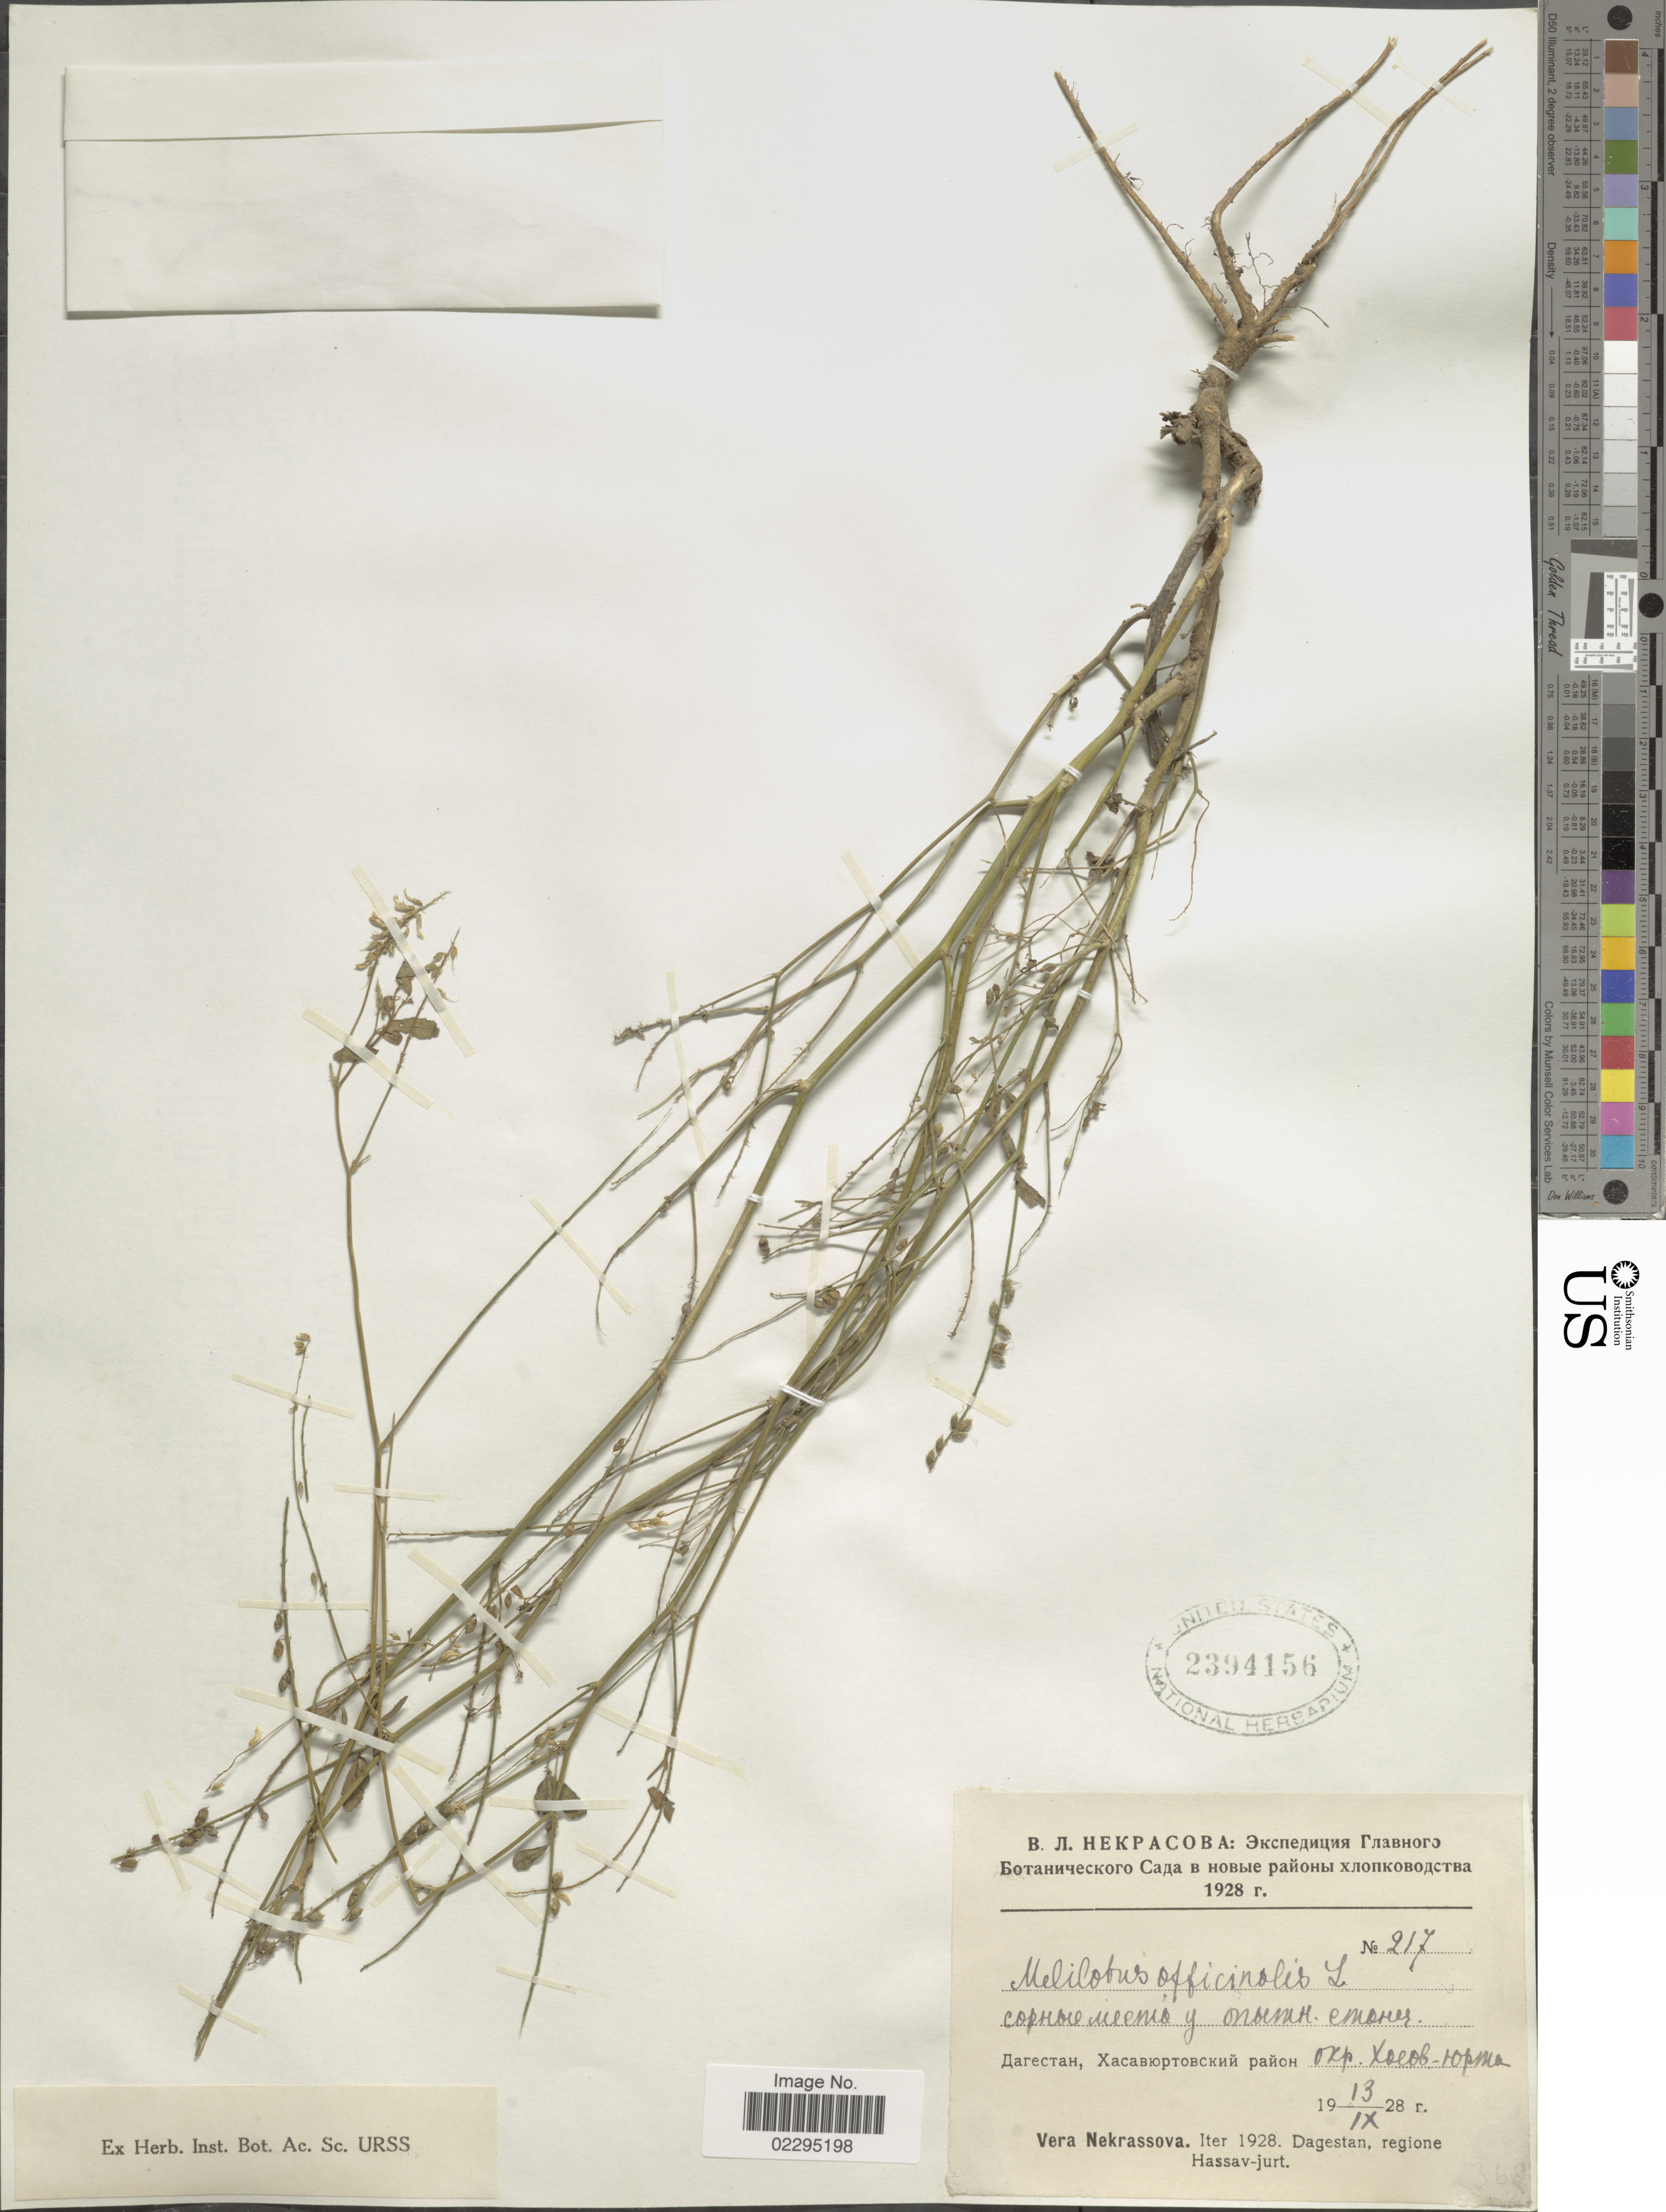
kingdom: Plantae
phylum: Tracheophyta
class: Magnoliopsida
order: Fabales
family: Fabaceae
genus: Melilotus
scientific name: Melilotus officinalis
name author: (L.) Lam.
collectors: V. Nekrassova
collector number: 217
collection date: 1928-09-13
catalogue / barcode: US 2394156